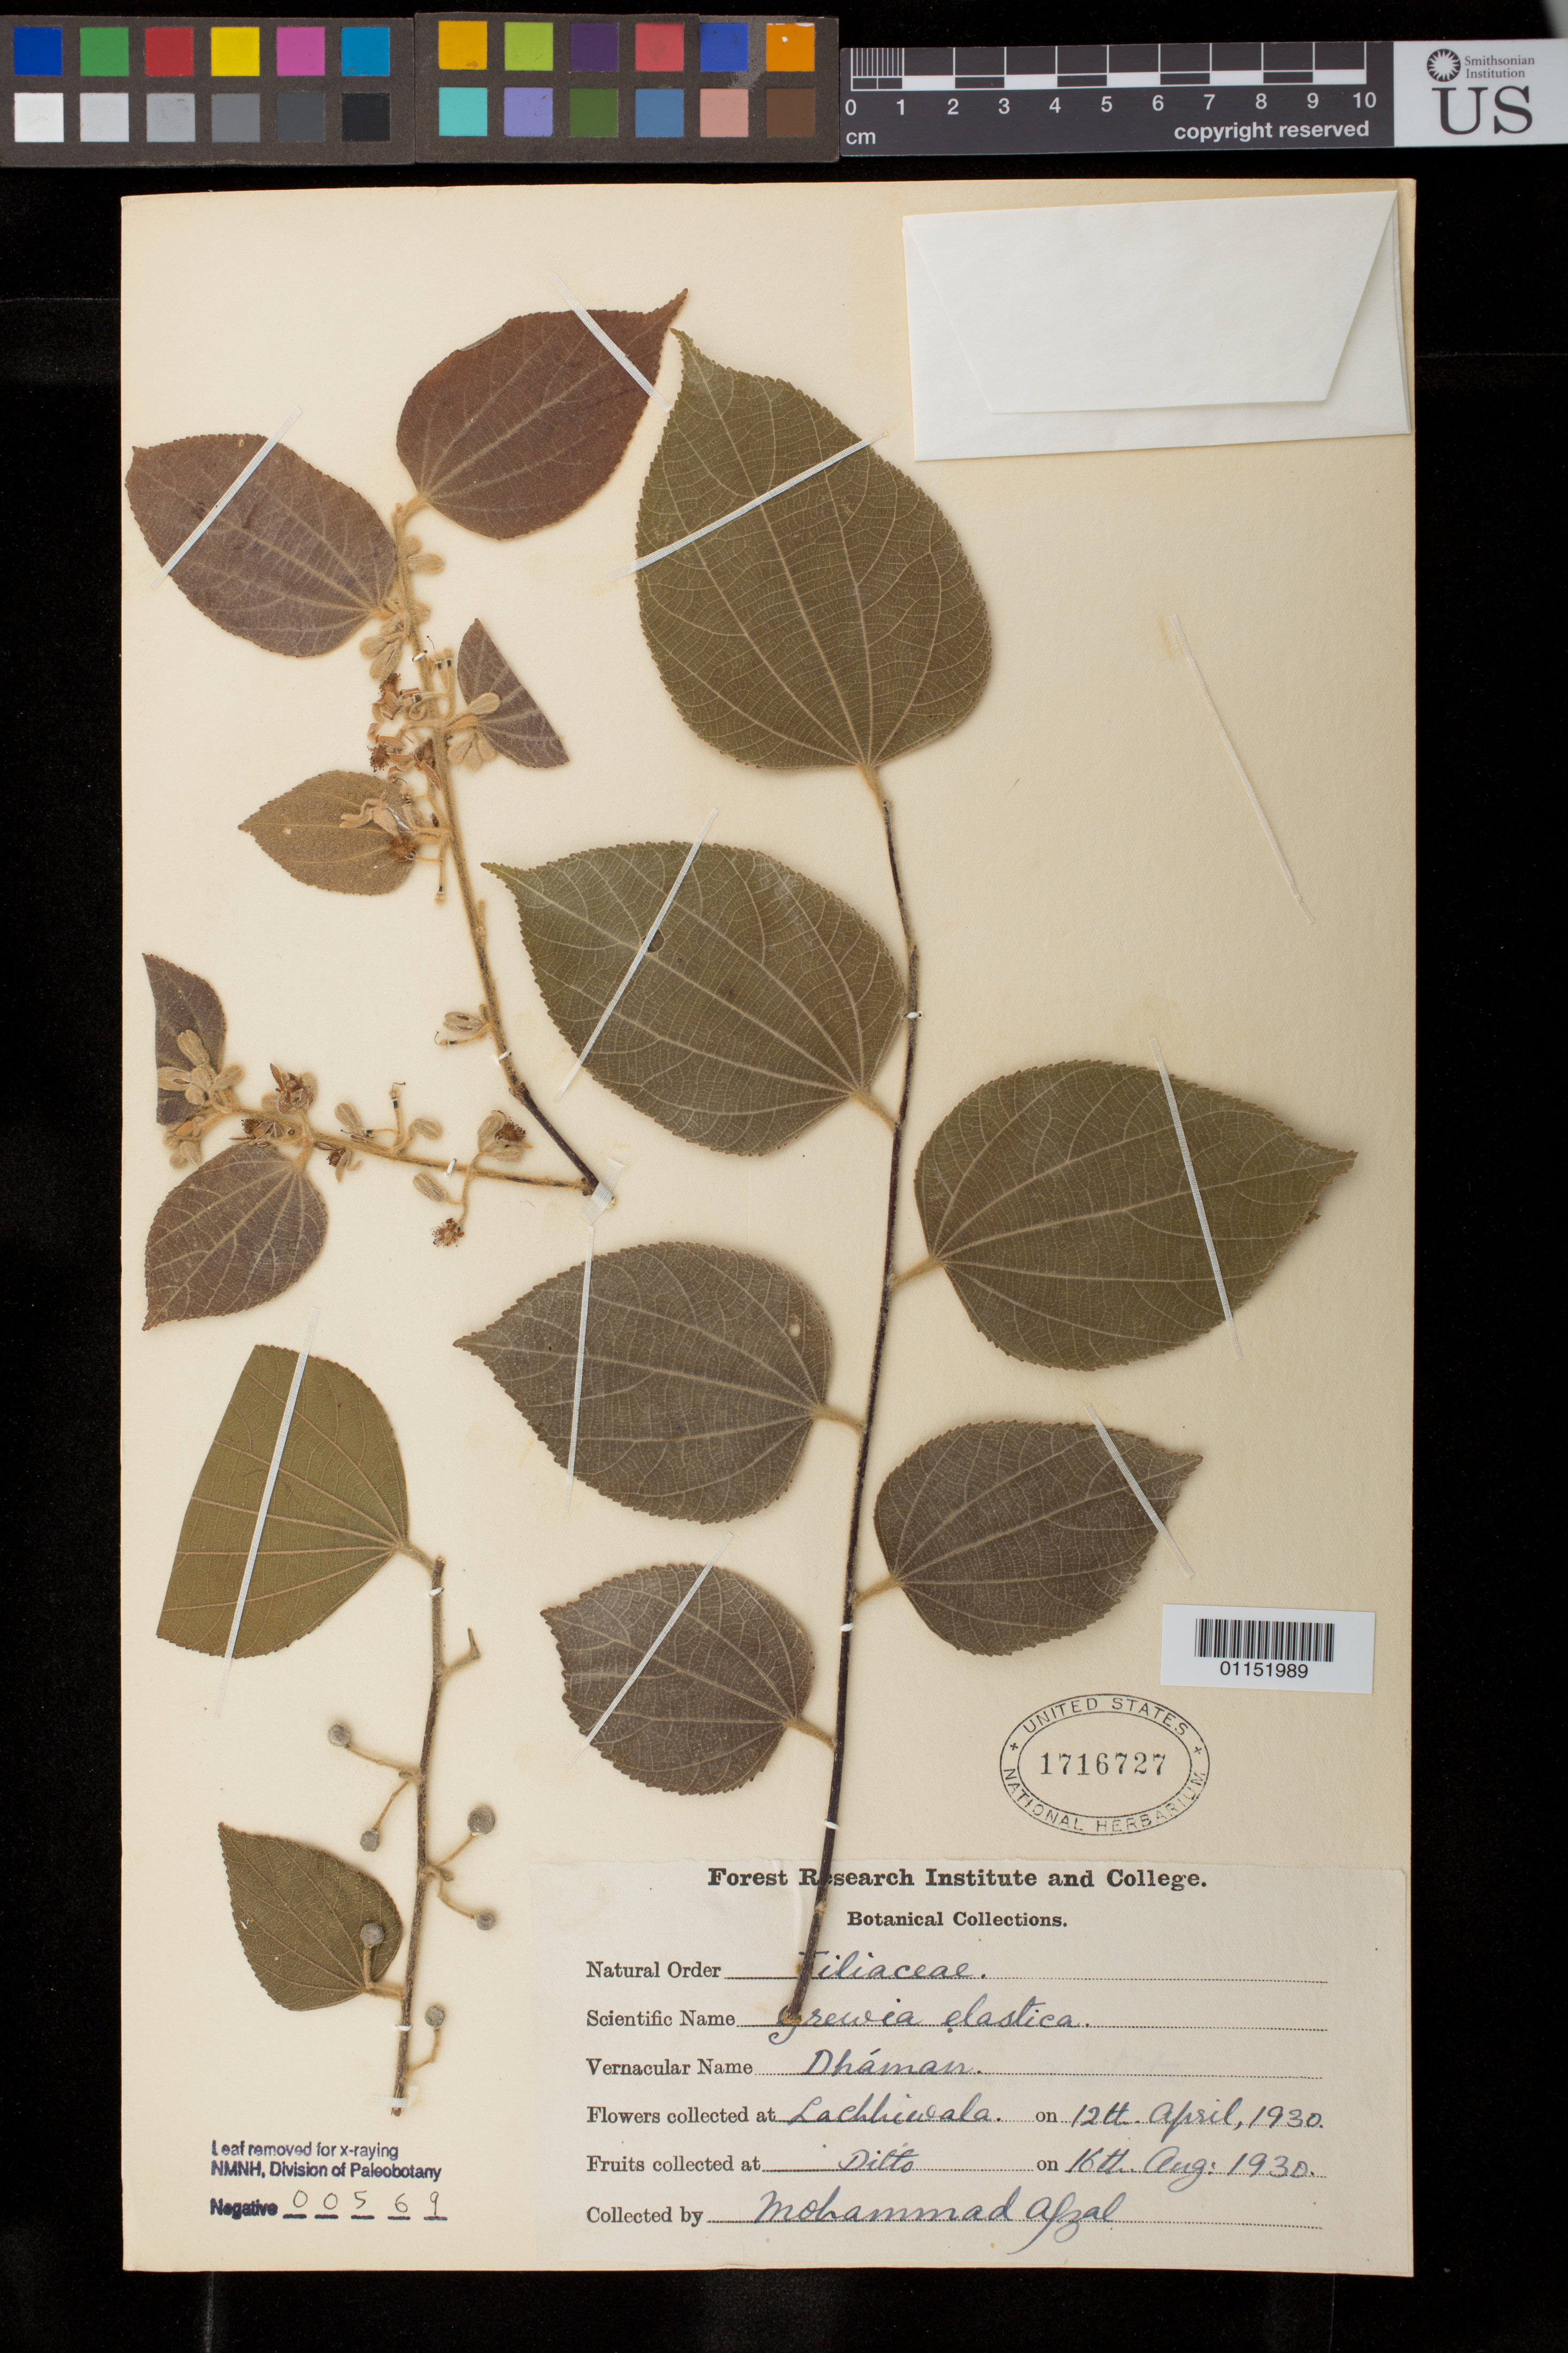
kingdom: Plantae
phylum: Tracheophyta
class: Magnoliopsida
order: Malvales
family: Malvaceae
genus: Grewia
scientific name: Grewia eriocarpa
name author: Juss.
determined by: Jourdain-Fievet, L.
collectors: M. Apzal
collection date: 1930-04-12/1930-04-16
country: India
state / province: Uttarakhand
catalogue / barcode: US 1716727